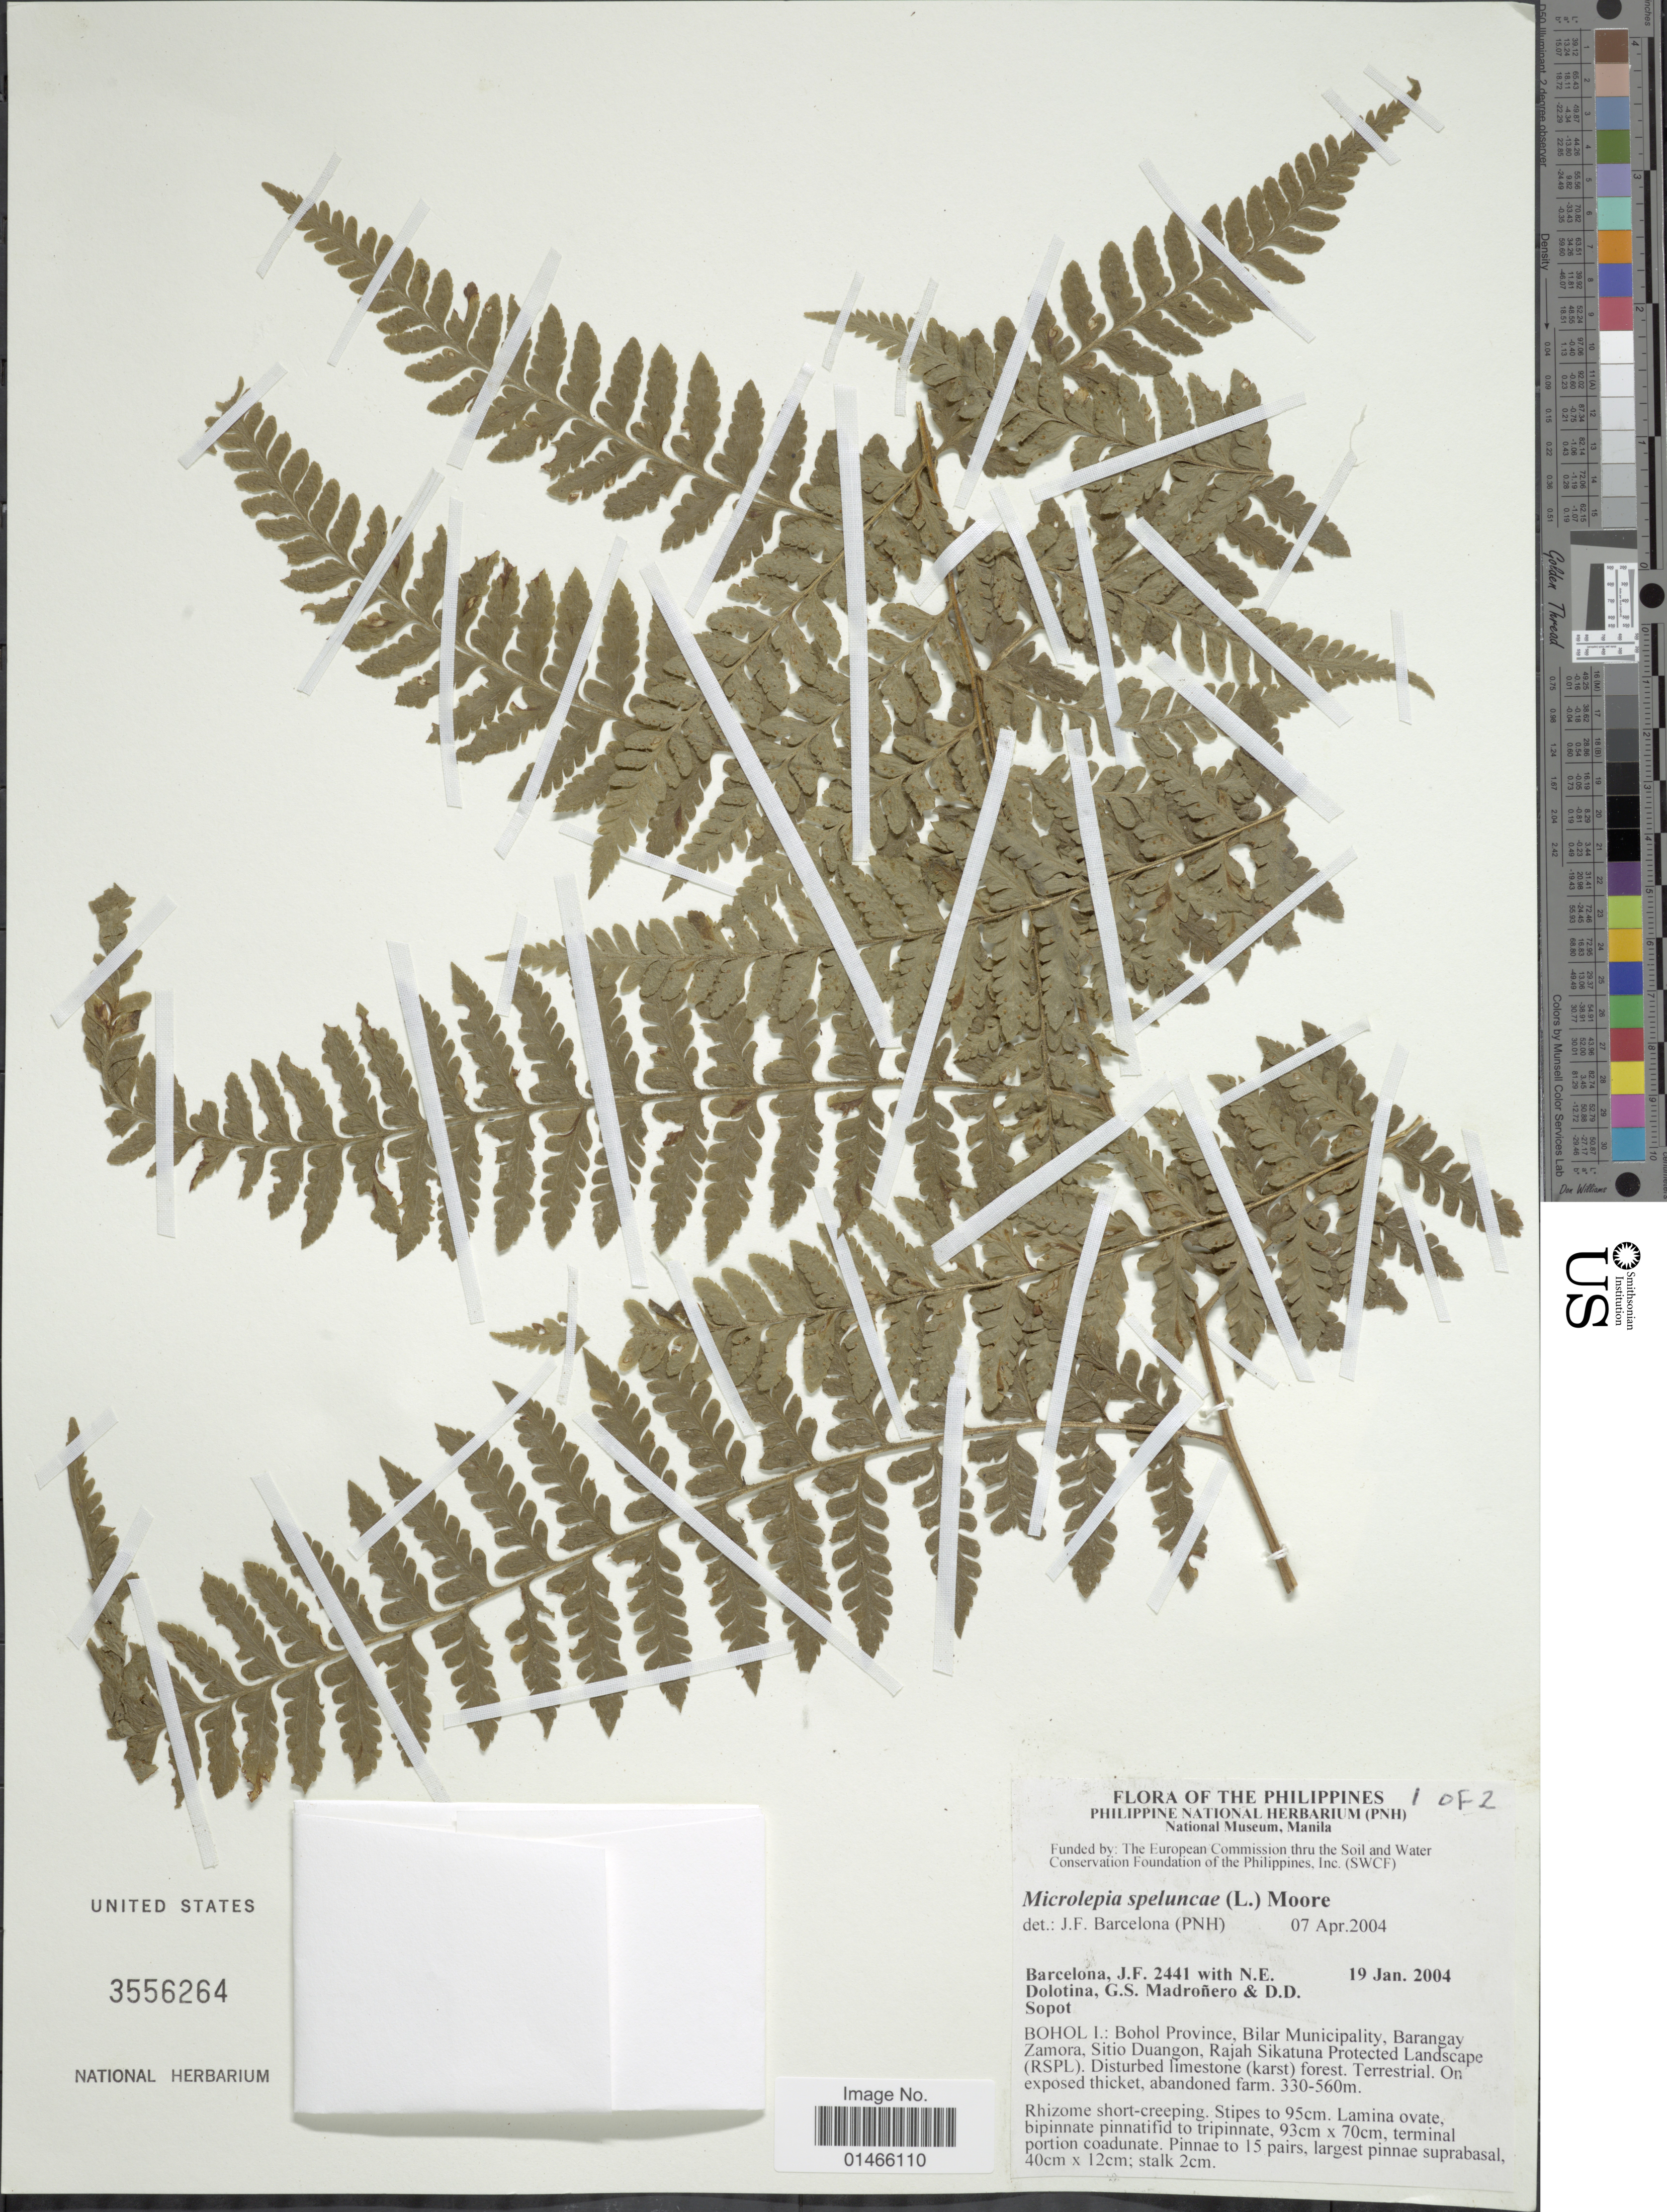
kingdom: Plantae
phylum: Tracheophyta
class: Polypodiopsida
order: Polypodiales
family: Dennstaedtiaceae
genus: Microlepia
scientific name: Microlepia speluncae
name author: (L.) T. Moore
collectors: J. F. Barcelona, N. Dolotina, G. Madroñero & D. Sopot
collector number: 2441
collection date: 2004-01-19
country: Philippines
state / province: Central Visayas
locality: Bohol I.: Bohol Province, Bilar Municipality, Barangay, Zamora, Sitio Duangon, Rajah Sikatuna Protected Landscape (RSPL)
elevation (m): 330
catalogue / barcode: US 3556264